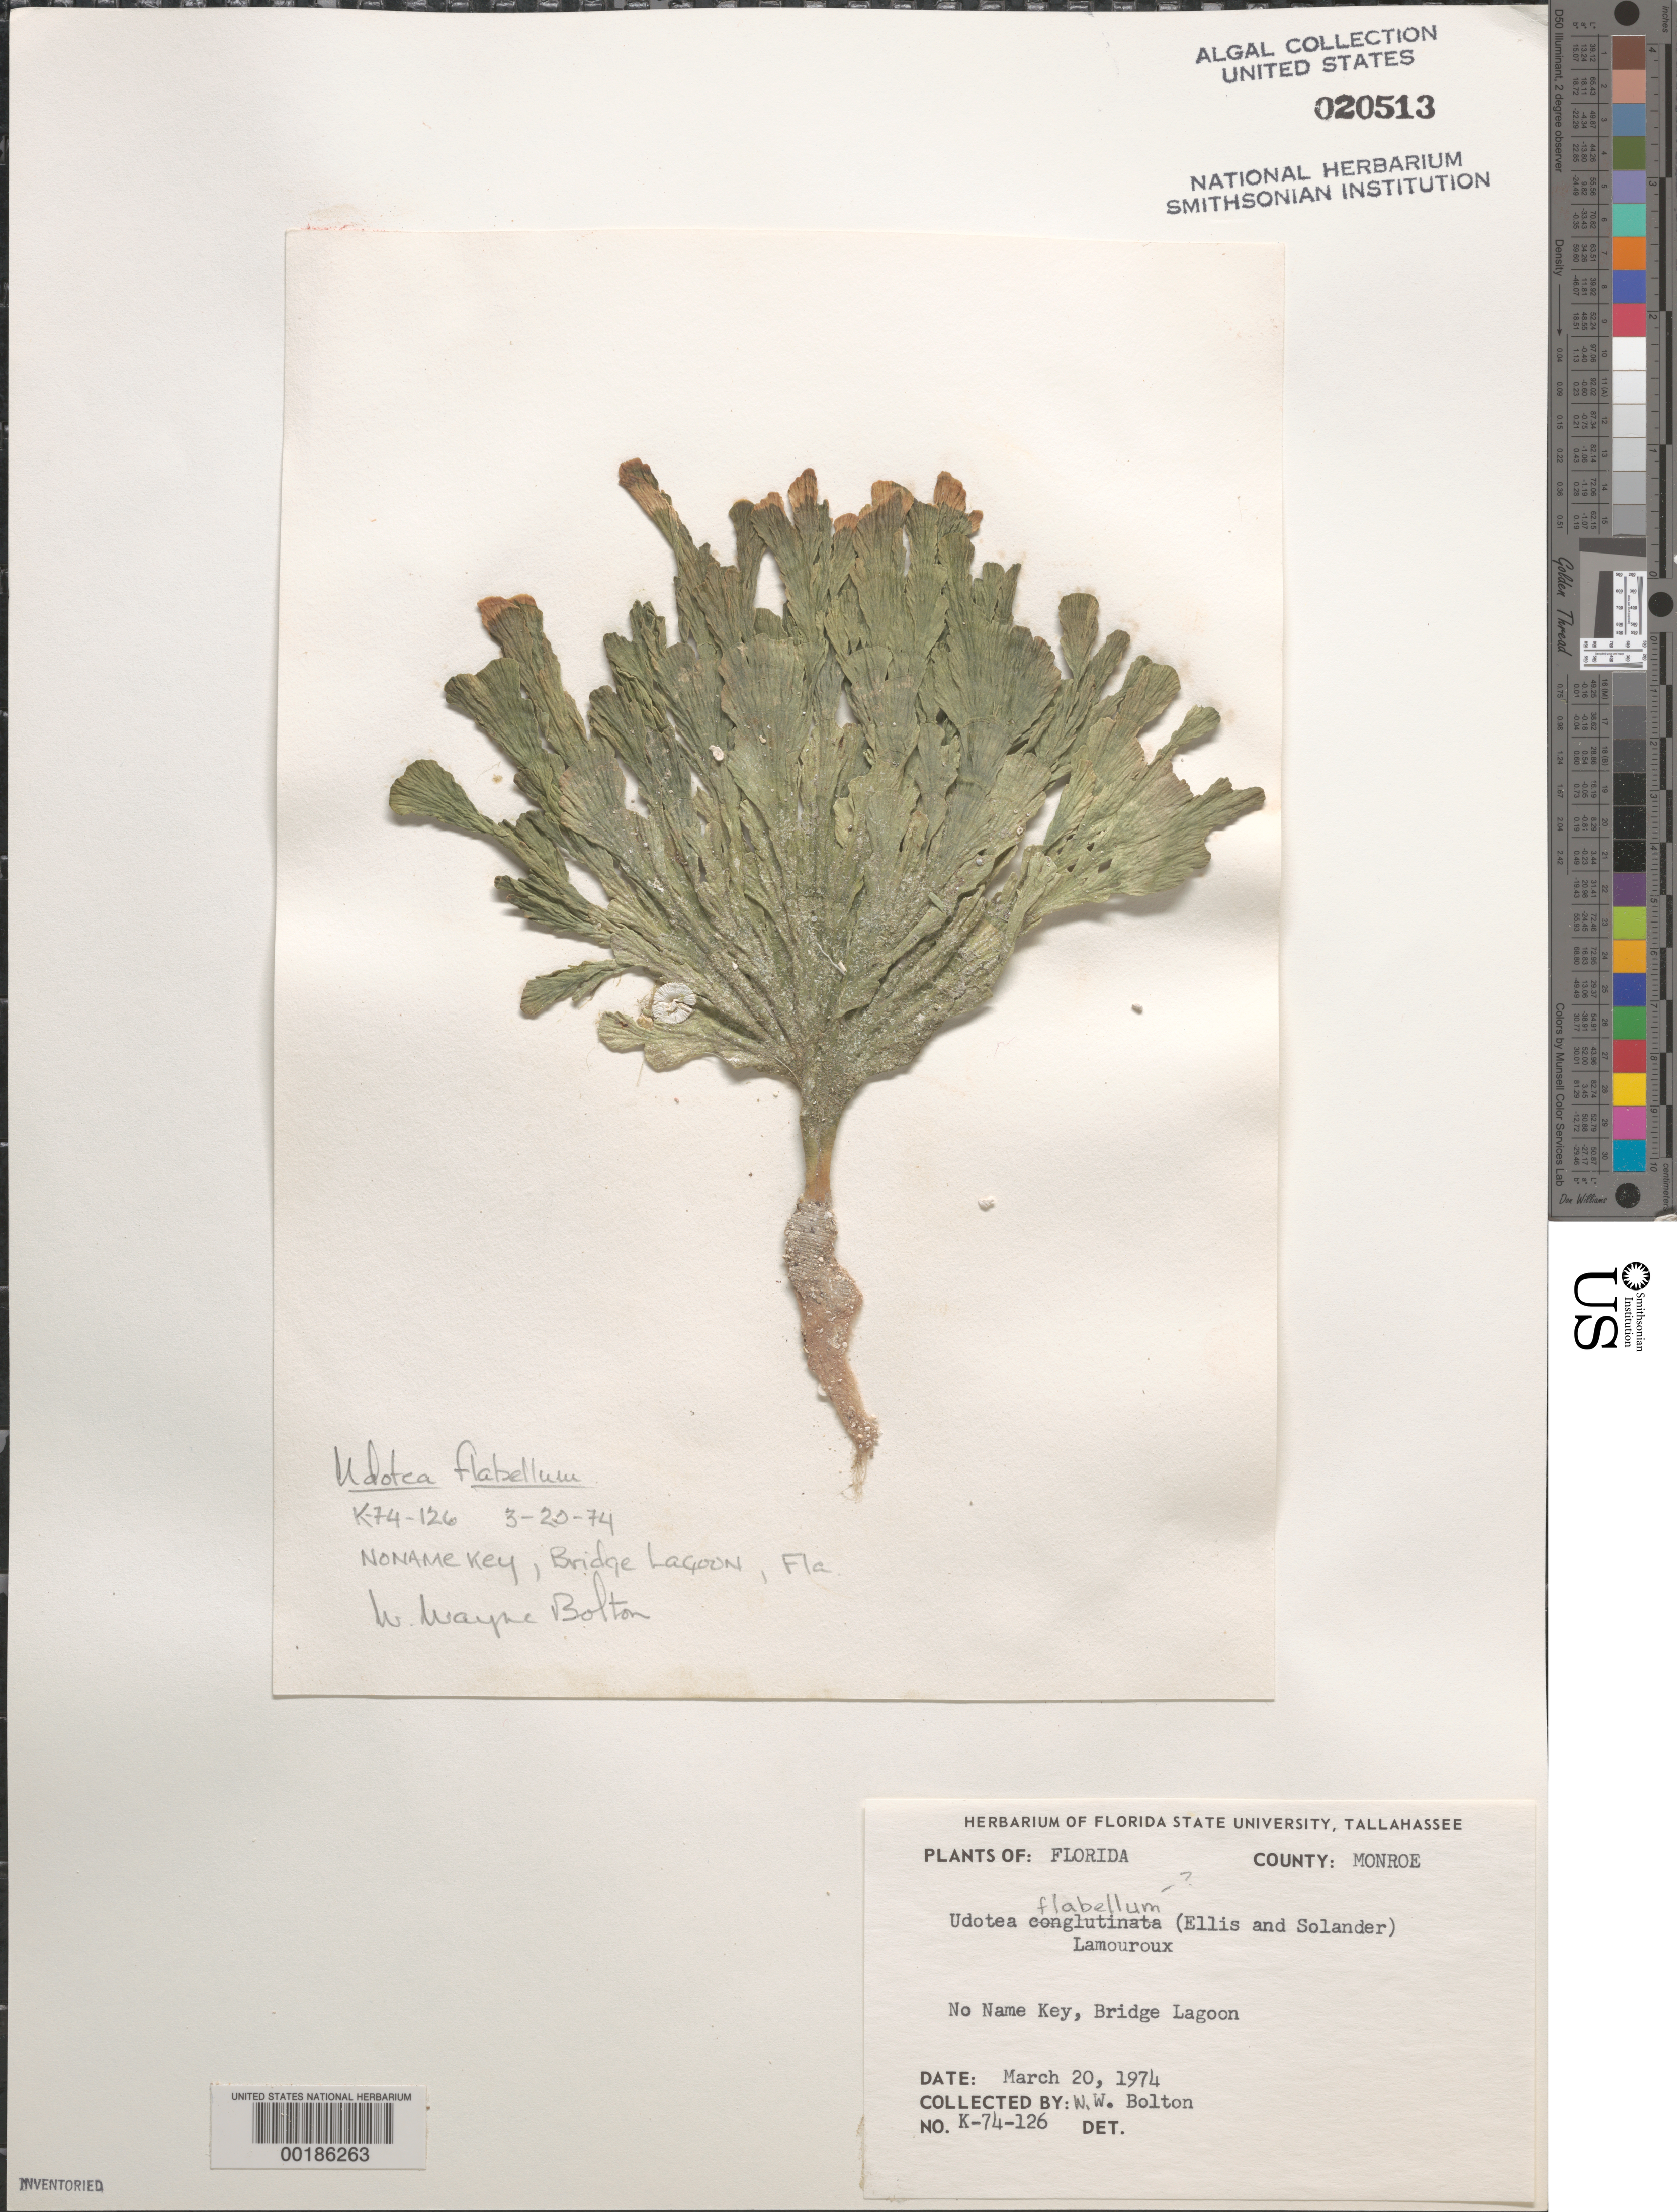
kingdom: Plantae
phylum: Chlorophyta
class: Ulvophyceae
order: Bryopsidales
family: Udoteaceae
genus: Udotea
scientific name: Udotea flabellum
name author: (J. Ellis & Sol.) M. Howe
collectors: W. Bolton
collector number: K-74-126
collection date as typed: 20 Mar 1974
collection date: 1974-03-20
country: United States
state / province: Florida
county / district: Monroe County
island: No Name Key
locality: Boogie Bridge lagoon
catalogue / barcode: US 20513